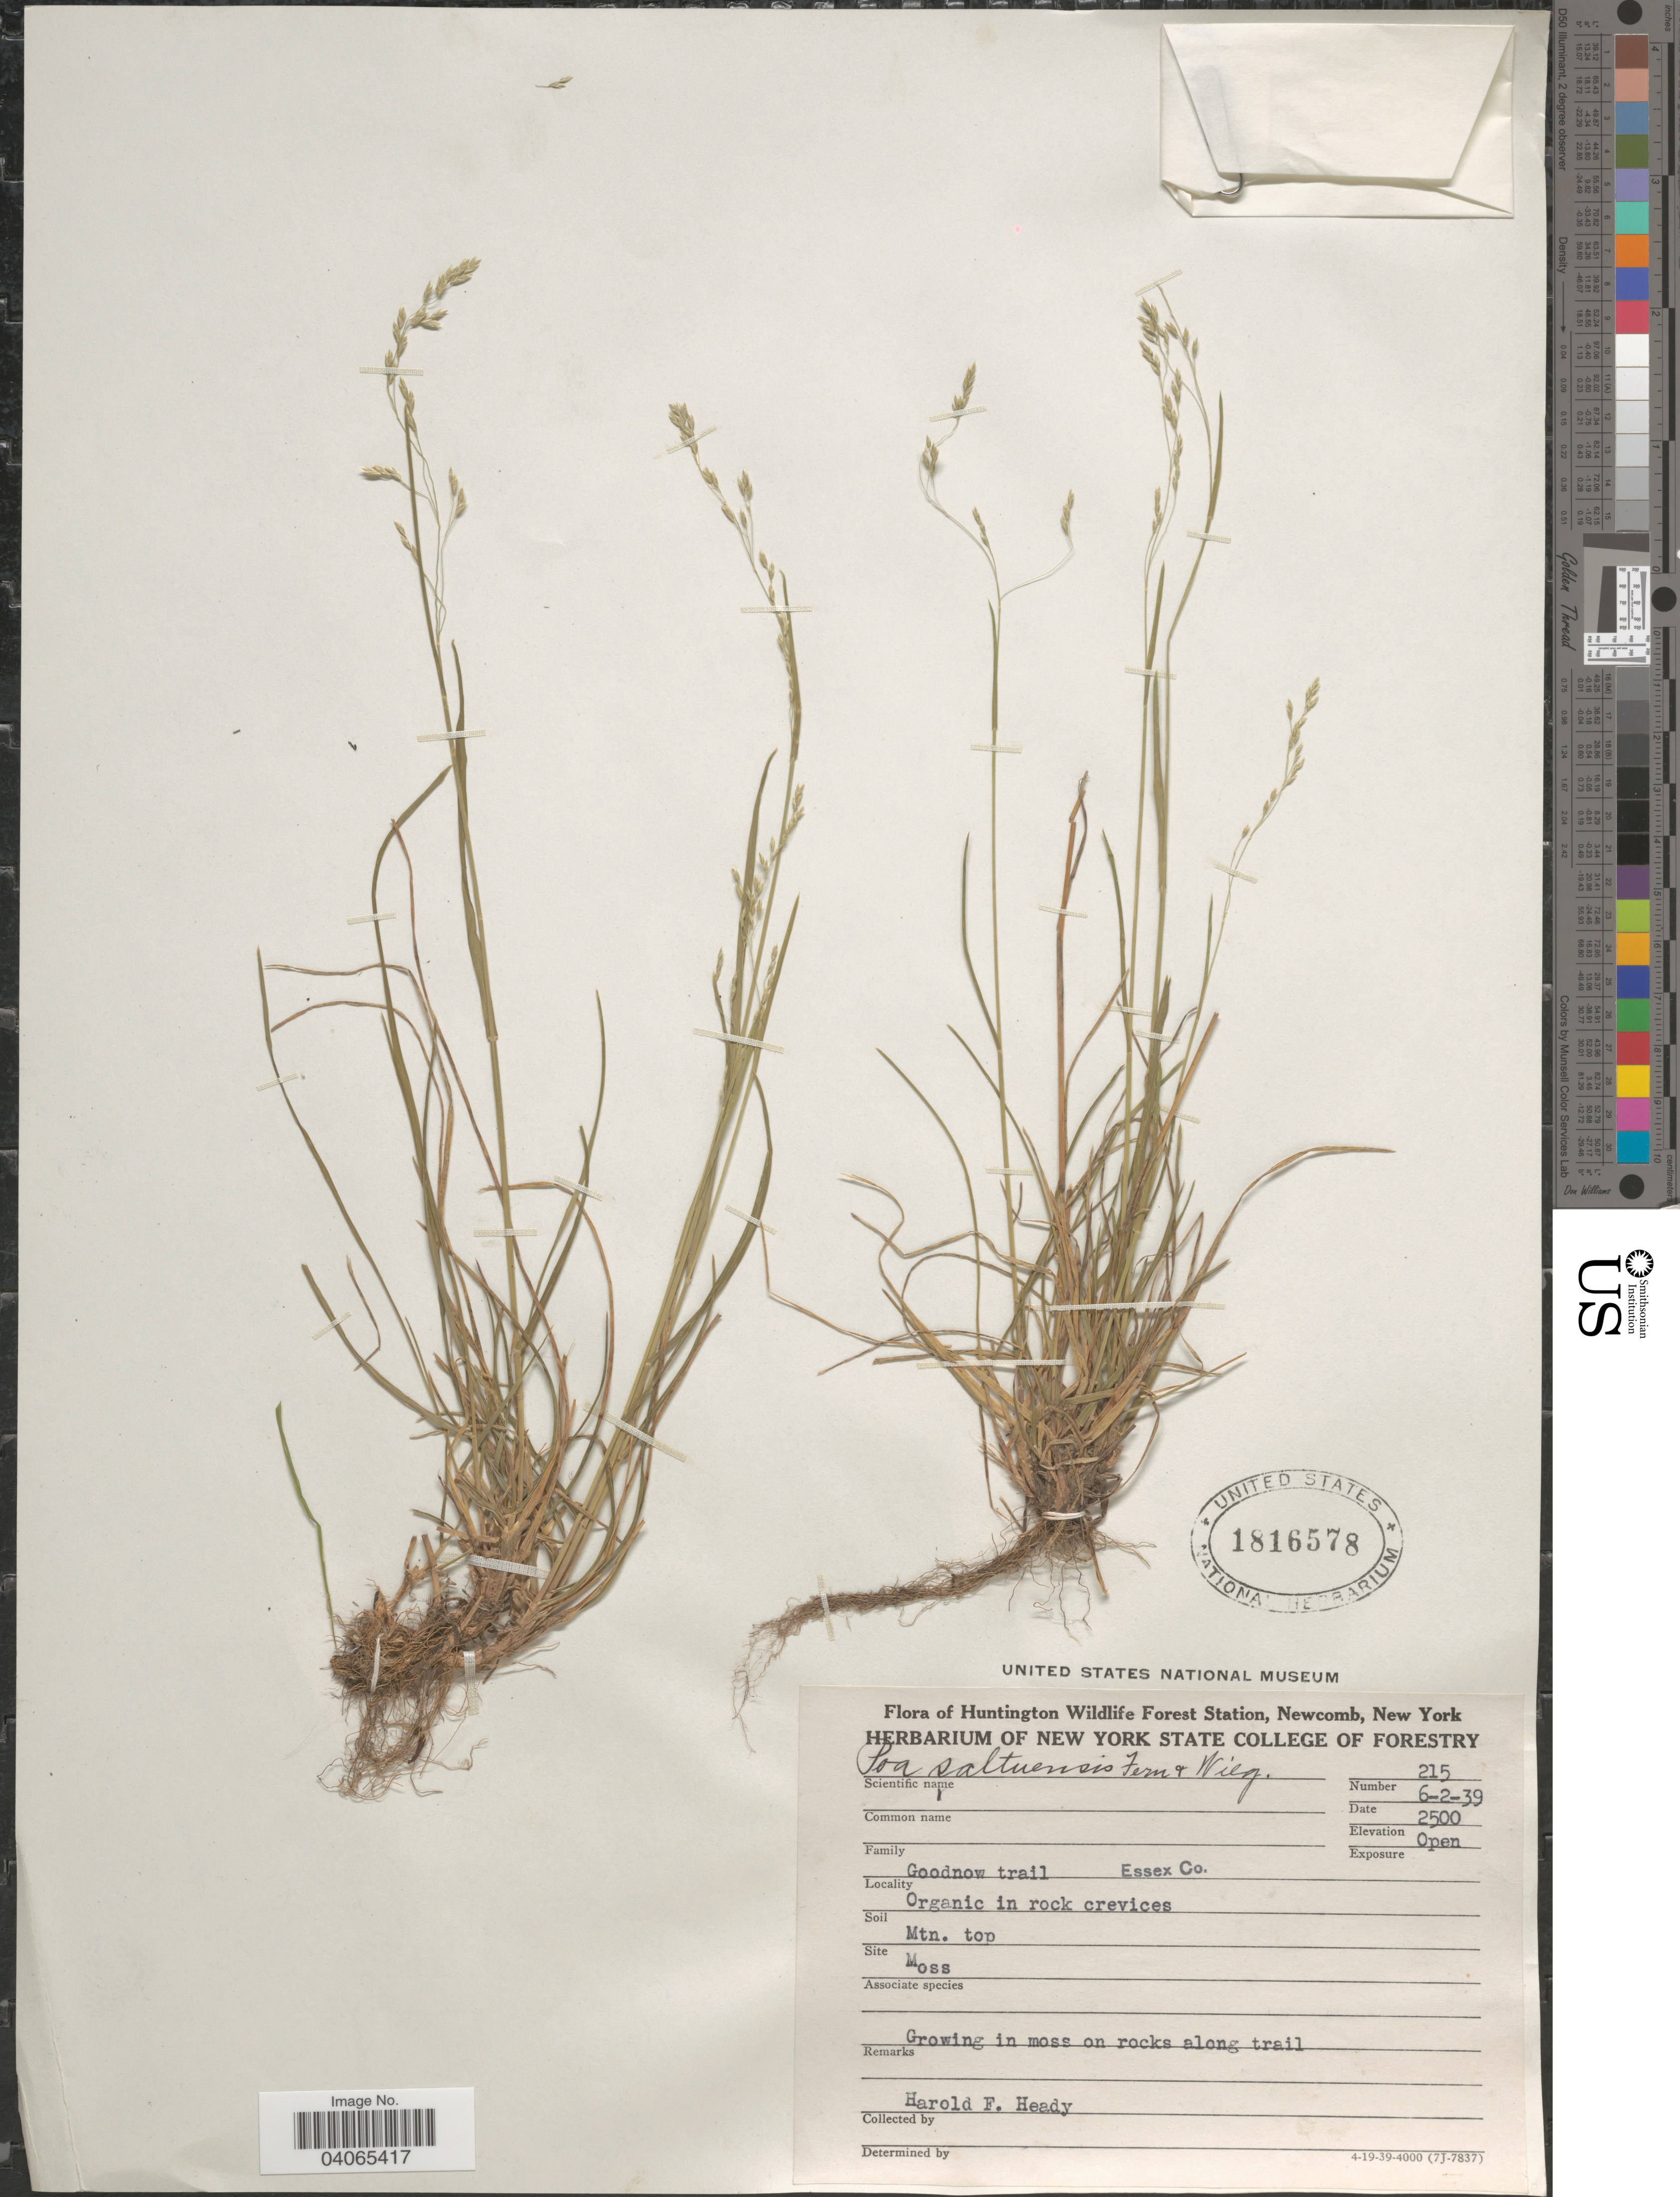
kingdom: Plantae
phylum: Tracheophyta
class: Liliopsida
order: Poales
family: Poaceae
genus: Poa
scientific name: Poa saltuensis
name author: Fernald & Wiegand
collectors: H. Heady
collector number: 215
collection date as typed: Transcribed d/m/y: 2/6/39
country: United States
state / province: New York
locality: Huntington Wildlife Forest Station, Newcomb. Organic in rock crevices. Mtn top.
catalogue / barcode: US 1816578